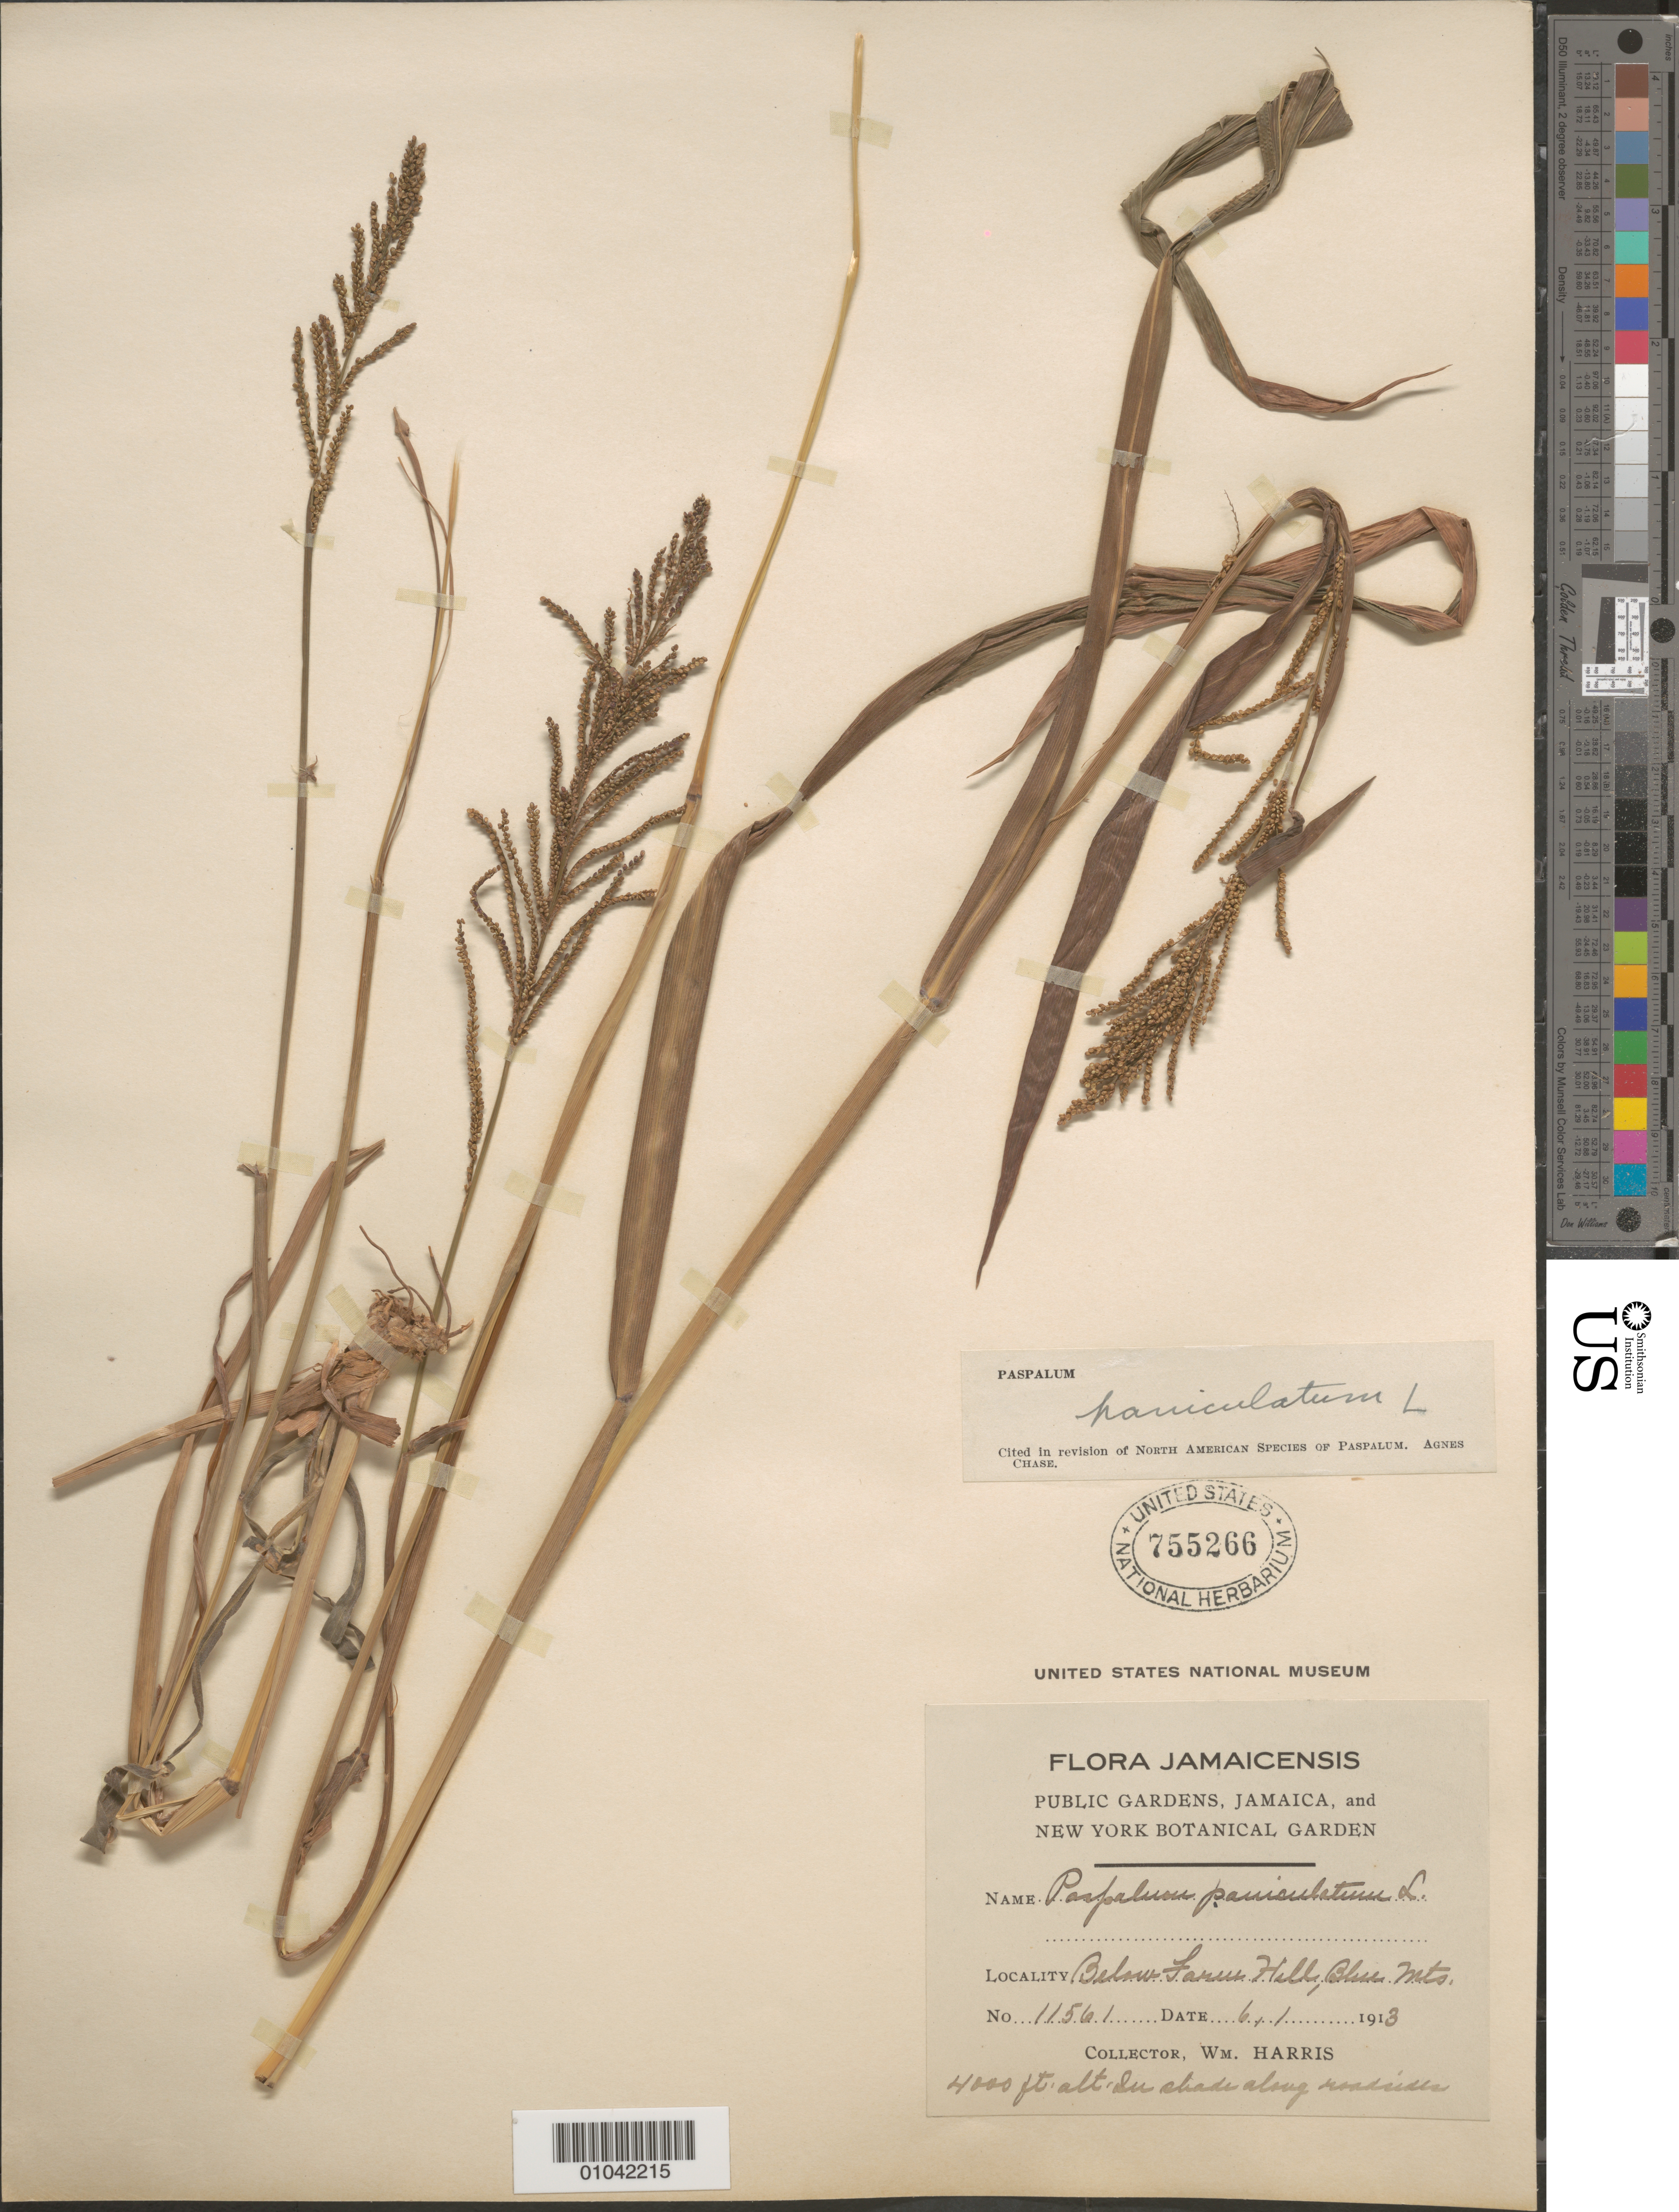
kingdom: Plantae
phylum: Tracheophyta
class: Liliopsida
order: Poales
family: Poaceae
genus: Paspalum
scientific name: Paspalum paniculatum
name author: L.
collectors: W. Harris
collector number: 11561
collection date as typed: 06 Jan 1913 or 01 Jun 1913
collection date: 1913-01-06 or 1913-06-01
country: Jamaica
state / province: Saint Thomas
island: Jamaica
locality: Below Farm Hill, Blue Mountains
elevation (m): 1219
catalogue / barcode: US 755266